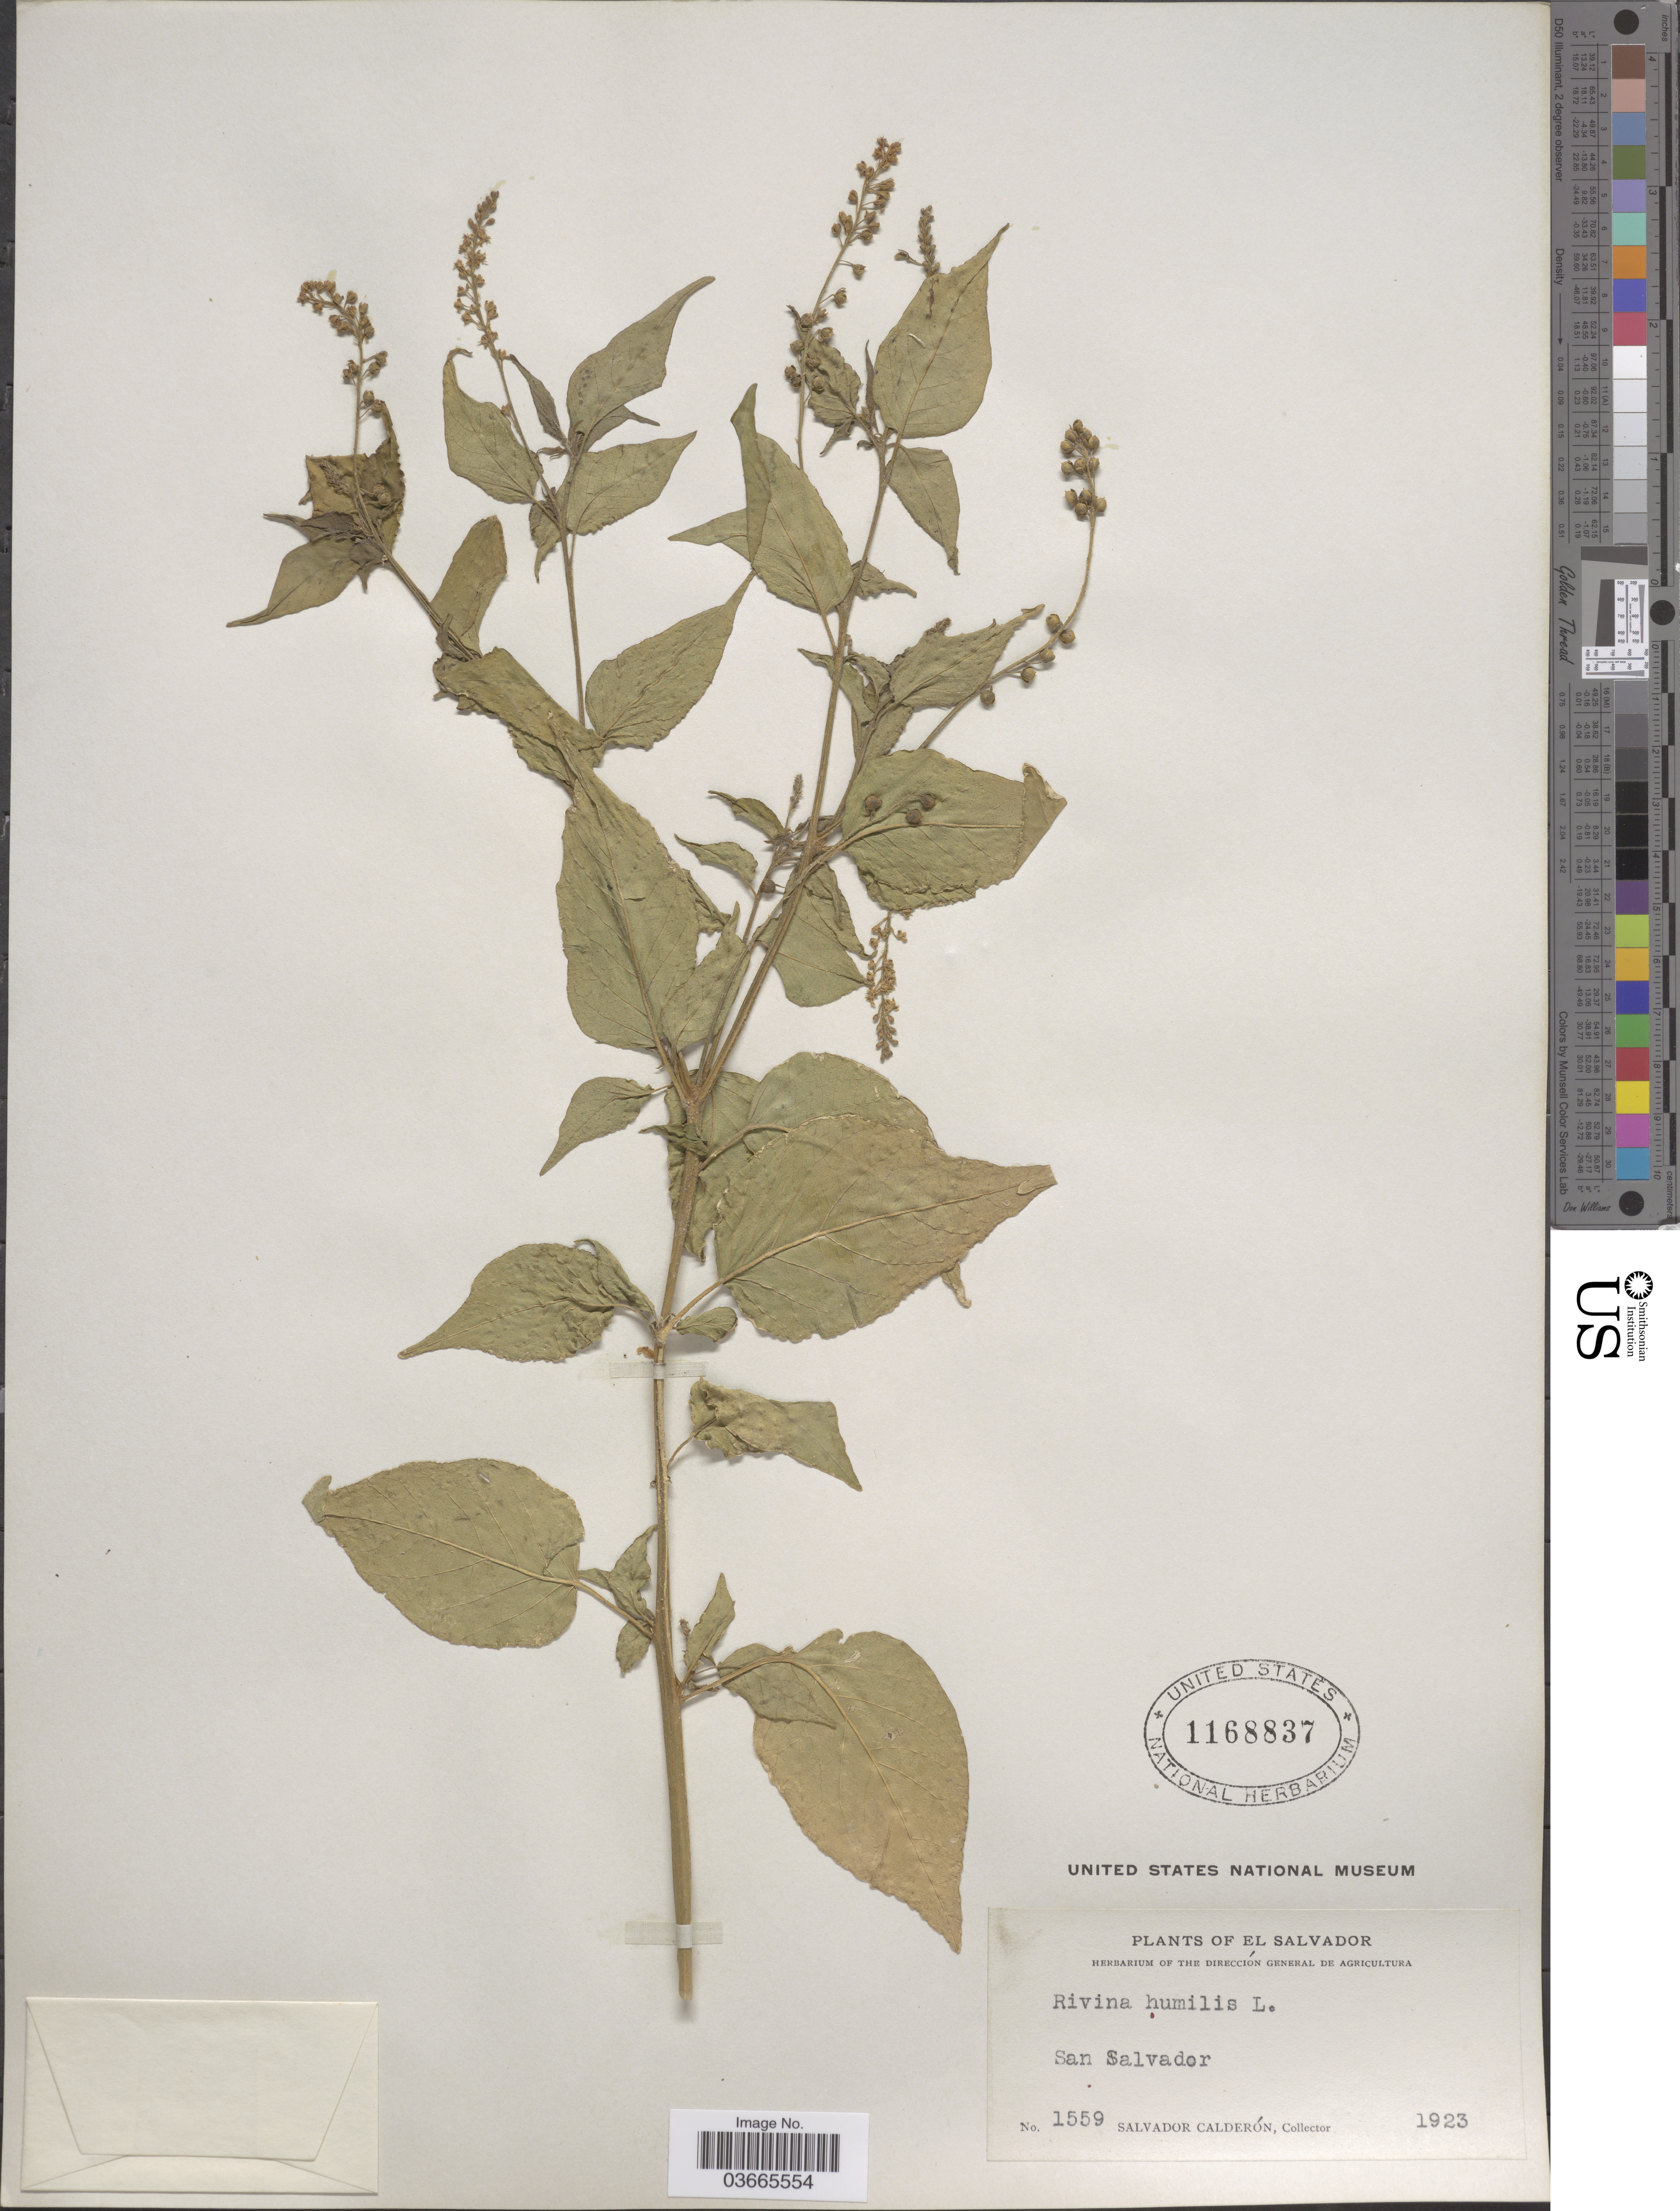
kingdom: Plantae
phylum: Tracheophyta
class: Magnoliopsida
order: Caryophyllales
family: Phytolaccaceae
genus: Rivina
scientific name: Rivina humilis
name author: L.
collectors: S. Calderón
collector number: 1559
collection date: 1923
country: El Salvador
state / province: San Salvador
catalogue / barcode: US 1168837